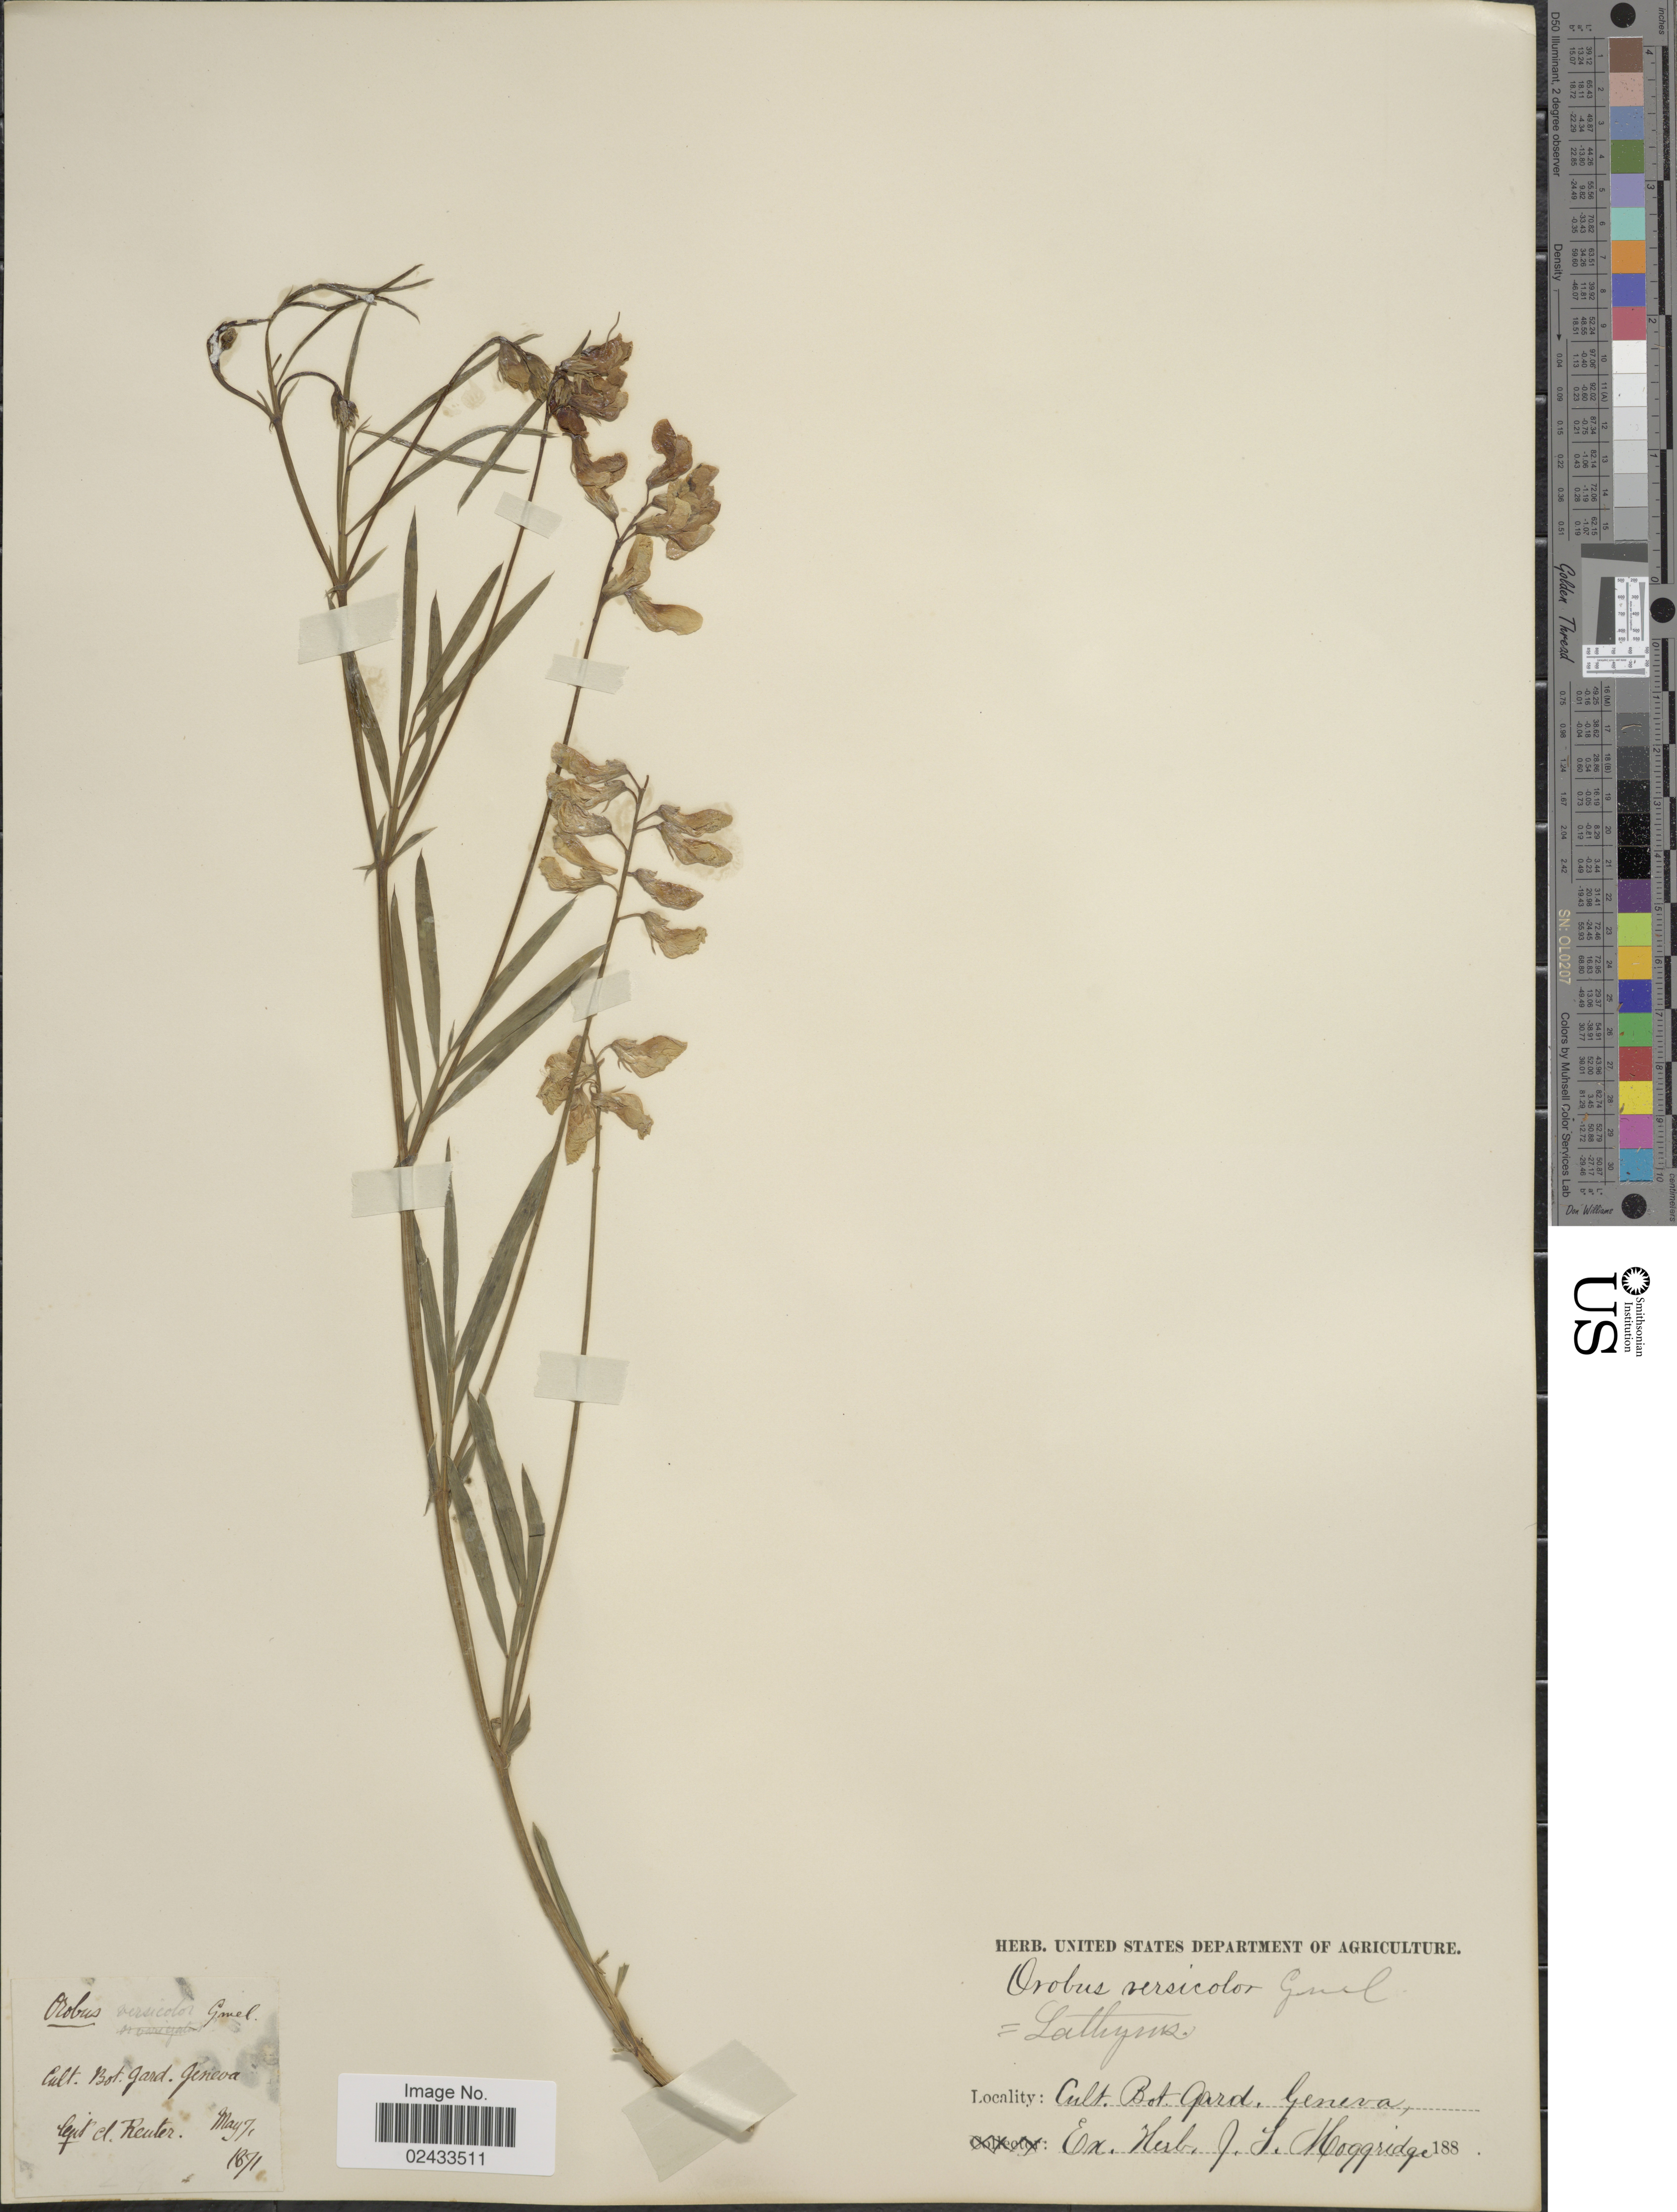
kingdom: Plantae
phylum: Tracheophyta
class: Magnoliopsida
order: Fabales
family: Fabaceae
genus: Lathyrus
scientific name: Lathyrus pannonicus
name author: (Jacq.) Garcke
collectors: G. Reuter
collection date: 1871-05-07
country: Switzerland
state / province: Genève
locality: Cult, Bot, Gard, Geneva.